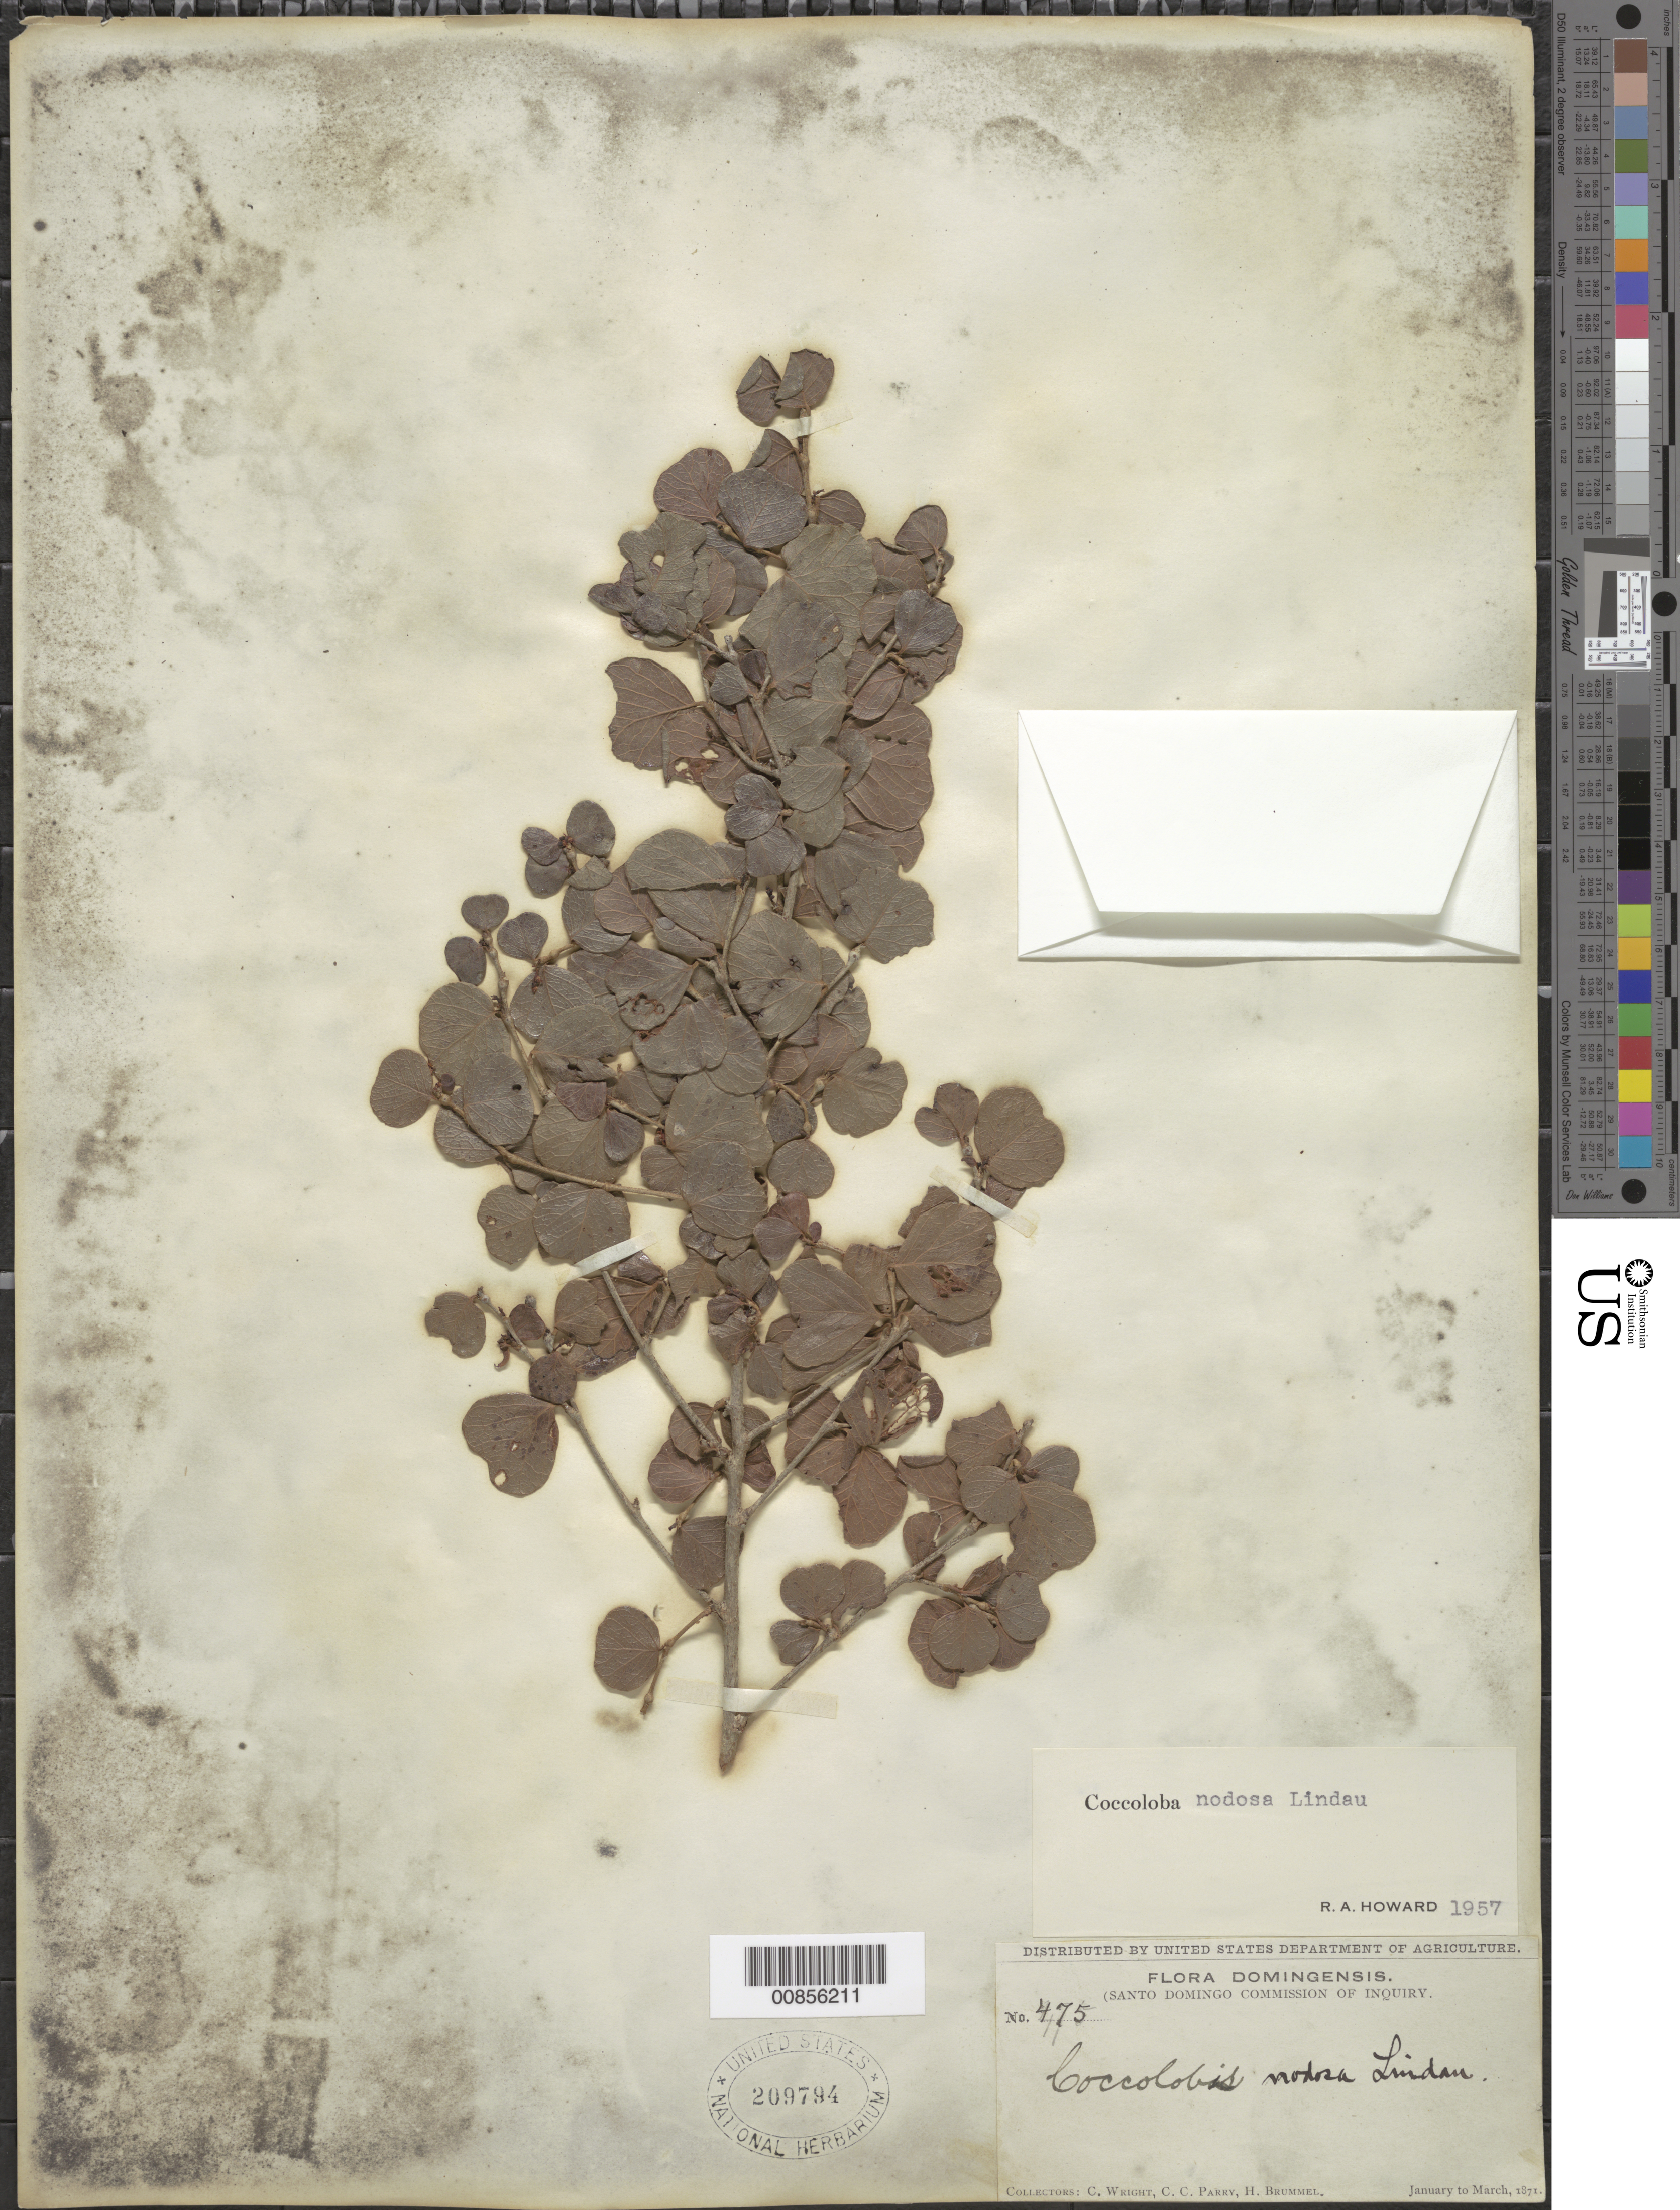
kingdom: Plantae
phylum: Tracheophyta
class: Magnoliopsida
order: Caryophyllales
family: Polygonaceae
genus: Coccoloba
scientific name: Coccoloba nodosa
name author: Lindau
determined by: Howard, R. A.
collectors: C. Wright, C. C. Parry & H. Brummel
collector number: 475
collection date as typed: Jan 1871 to -- Mar 1871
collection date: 1871-01/1871-03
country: Dominican Republic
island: Hispaniola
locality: Dominican Republic.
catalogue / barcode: US 209794